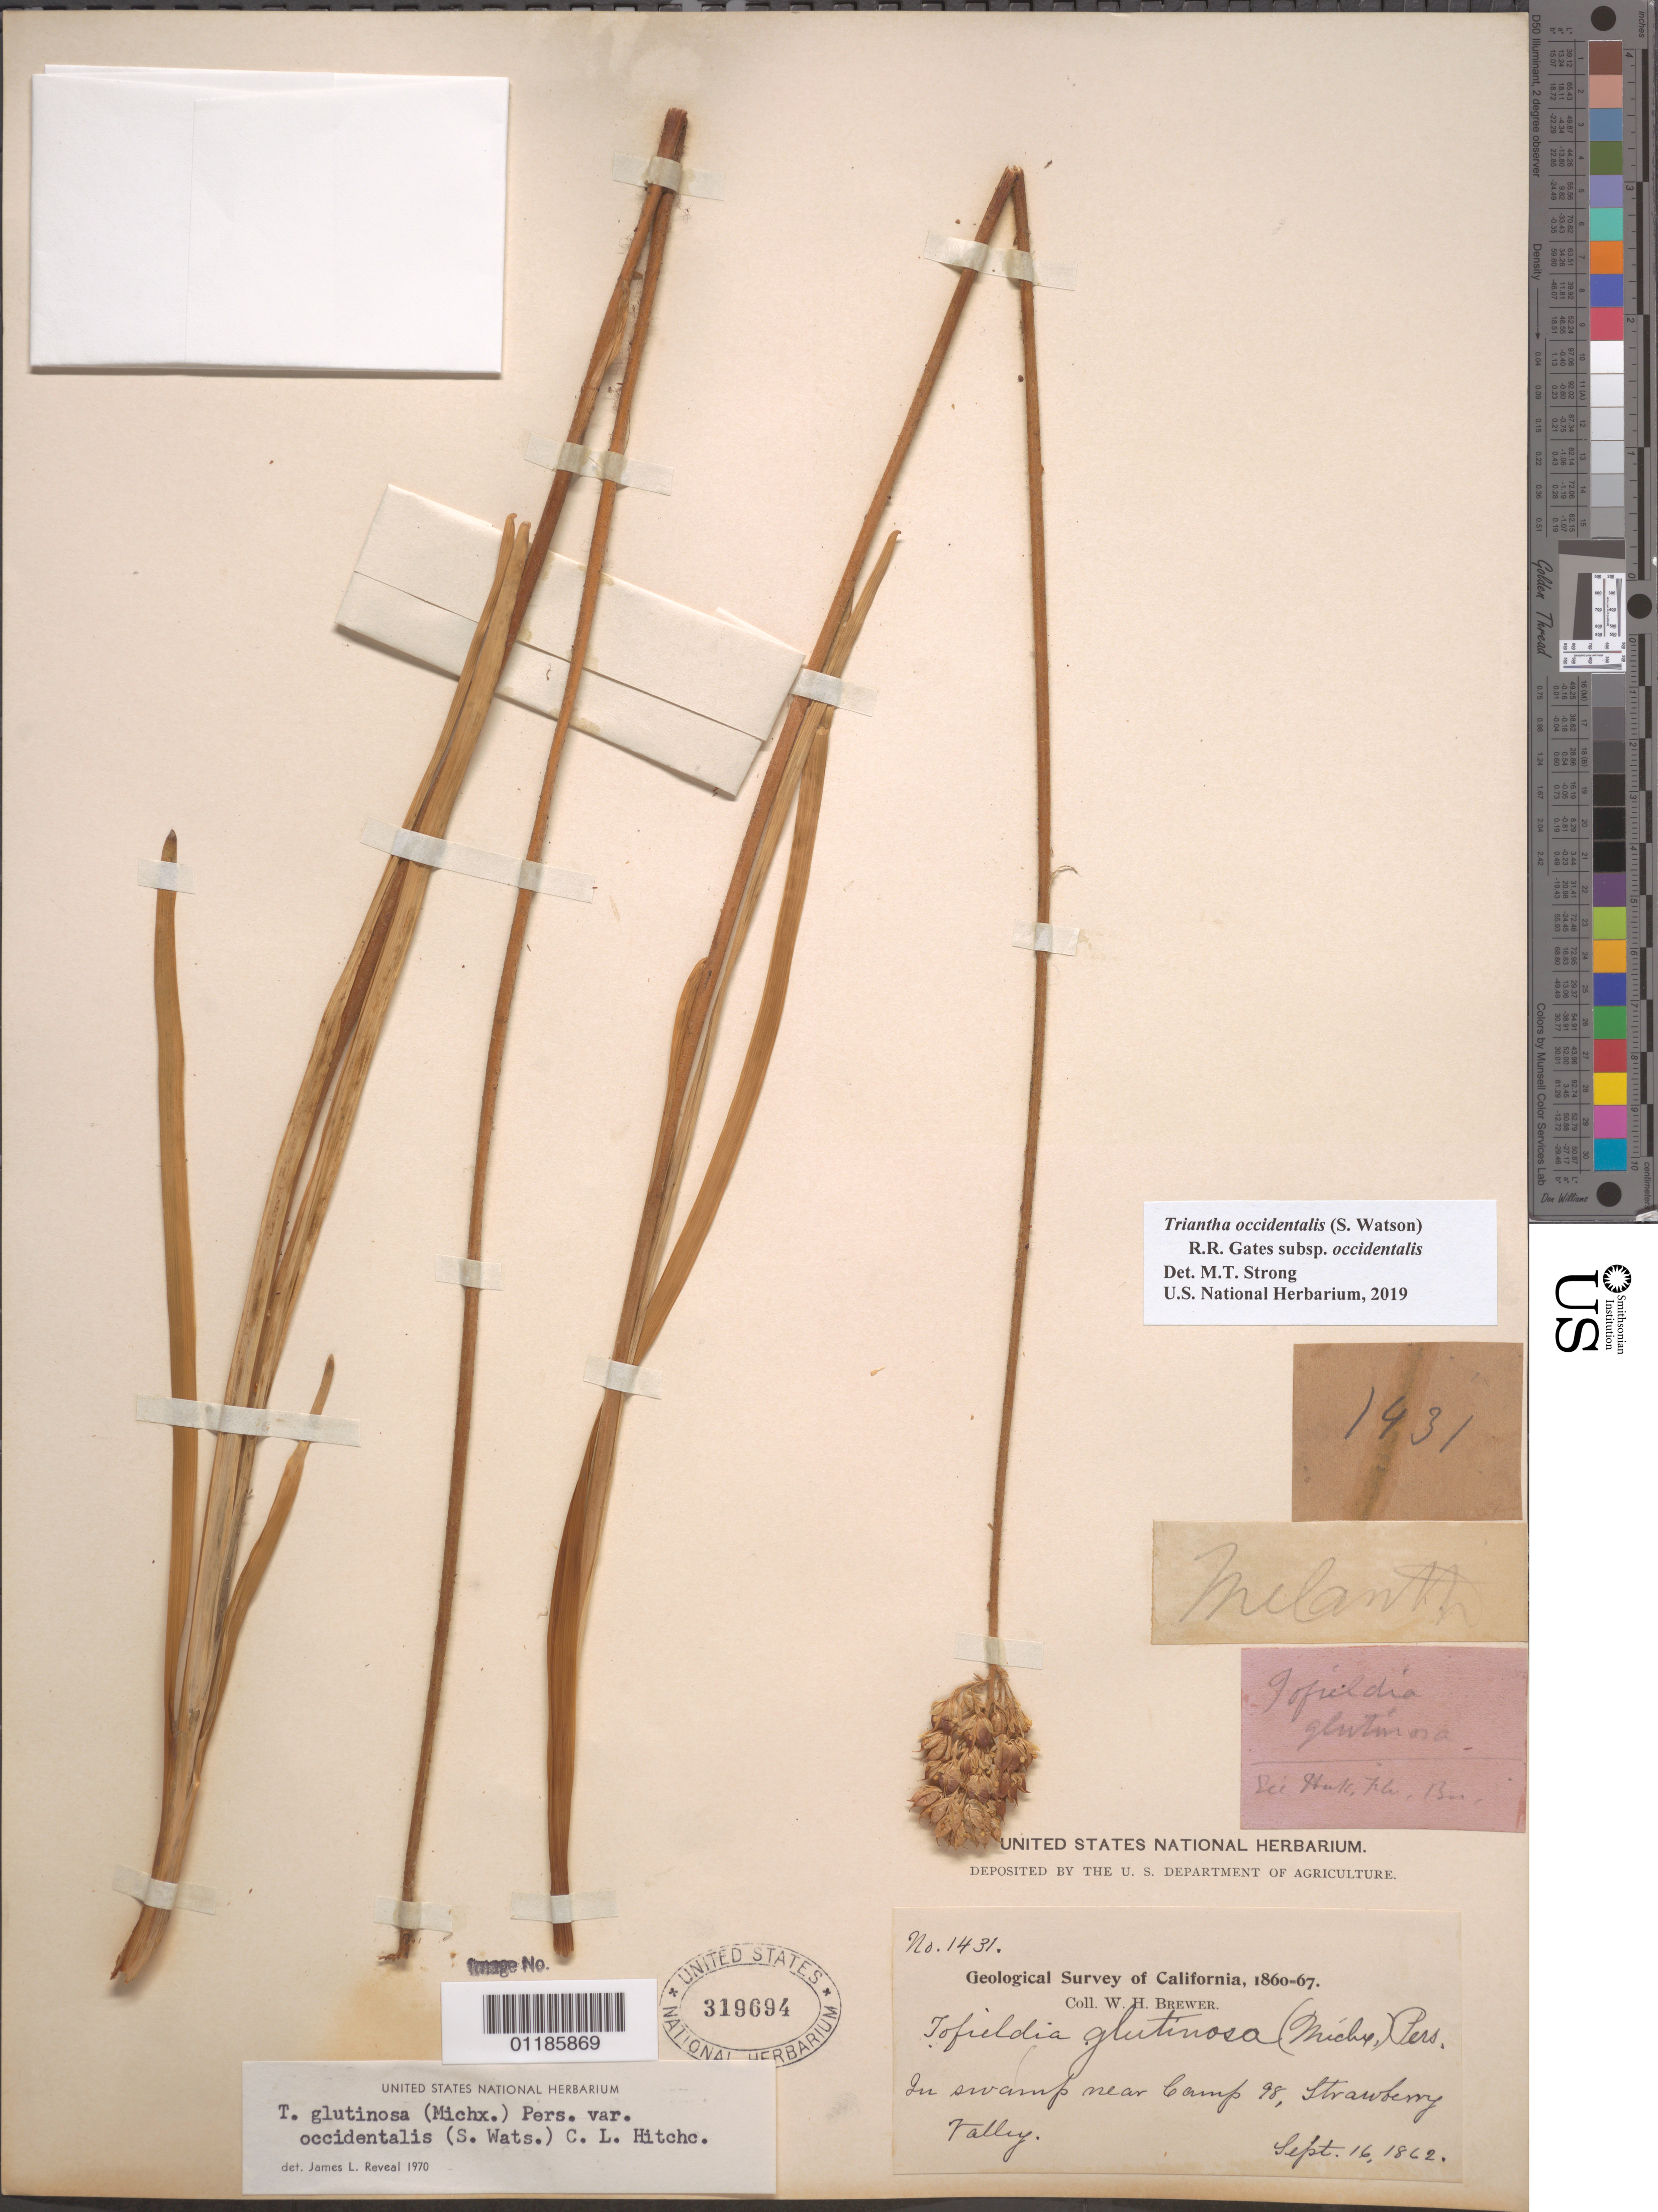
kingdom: Plantae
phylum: Tracheophyta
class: Liliopsida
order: Alismatales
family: Tofieldiaceae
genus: Tofieldia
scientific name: Tofieldia glutinosa var. occidentalis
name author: (S. Watson) C.L. Hitchc.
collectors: W. H. Brewer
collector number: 1431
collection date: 1862-09-16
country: United States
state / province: California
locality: In swamp at Camp 98, Strawberry Valley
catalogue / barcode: US 319694